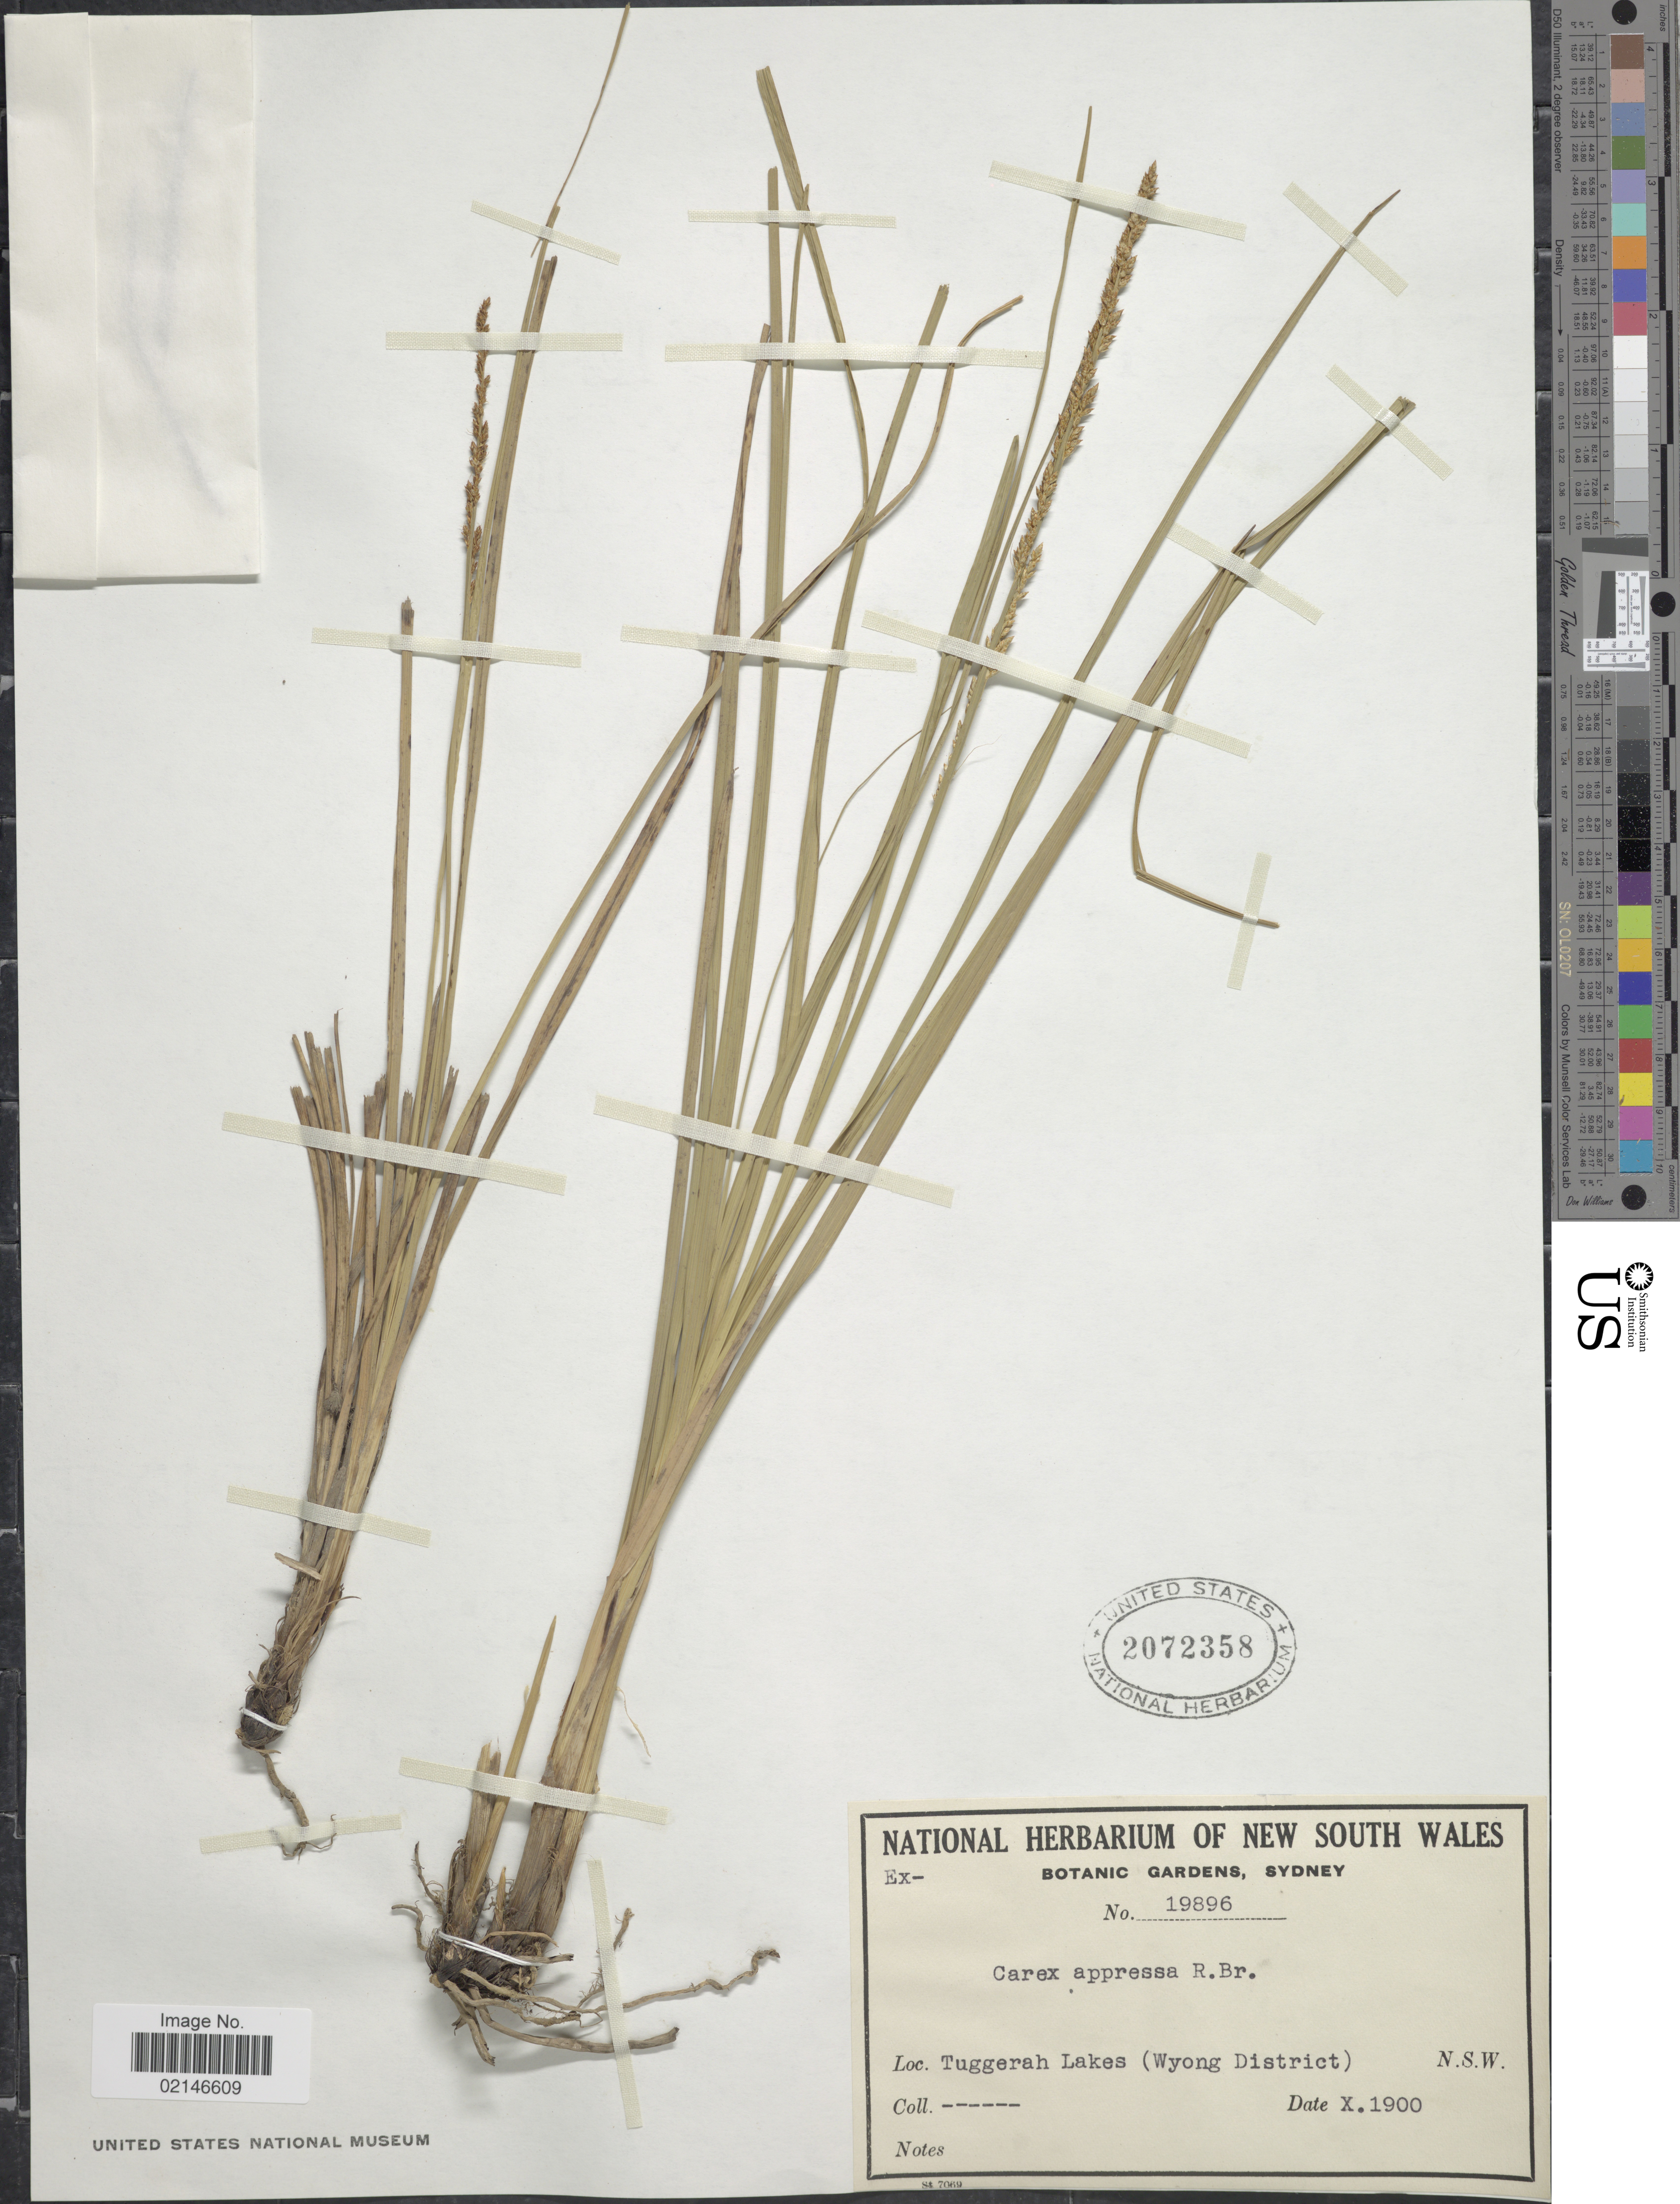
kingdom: Plantae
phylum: Tracheophyta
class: Liliopsida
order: Poales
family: Cyperaceae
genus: Carex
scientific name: Carex appressa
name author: R. Br.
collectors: National Herbarium of New South Wales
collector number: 19896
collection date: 1900-10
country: Australia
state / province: New South Wales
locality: Tuggerah Lakes (Wyong District) N.S.W.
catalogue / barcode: US 2072358